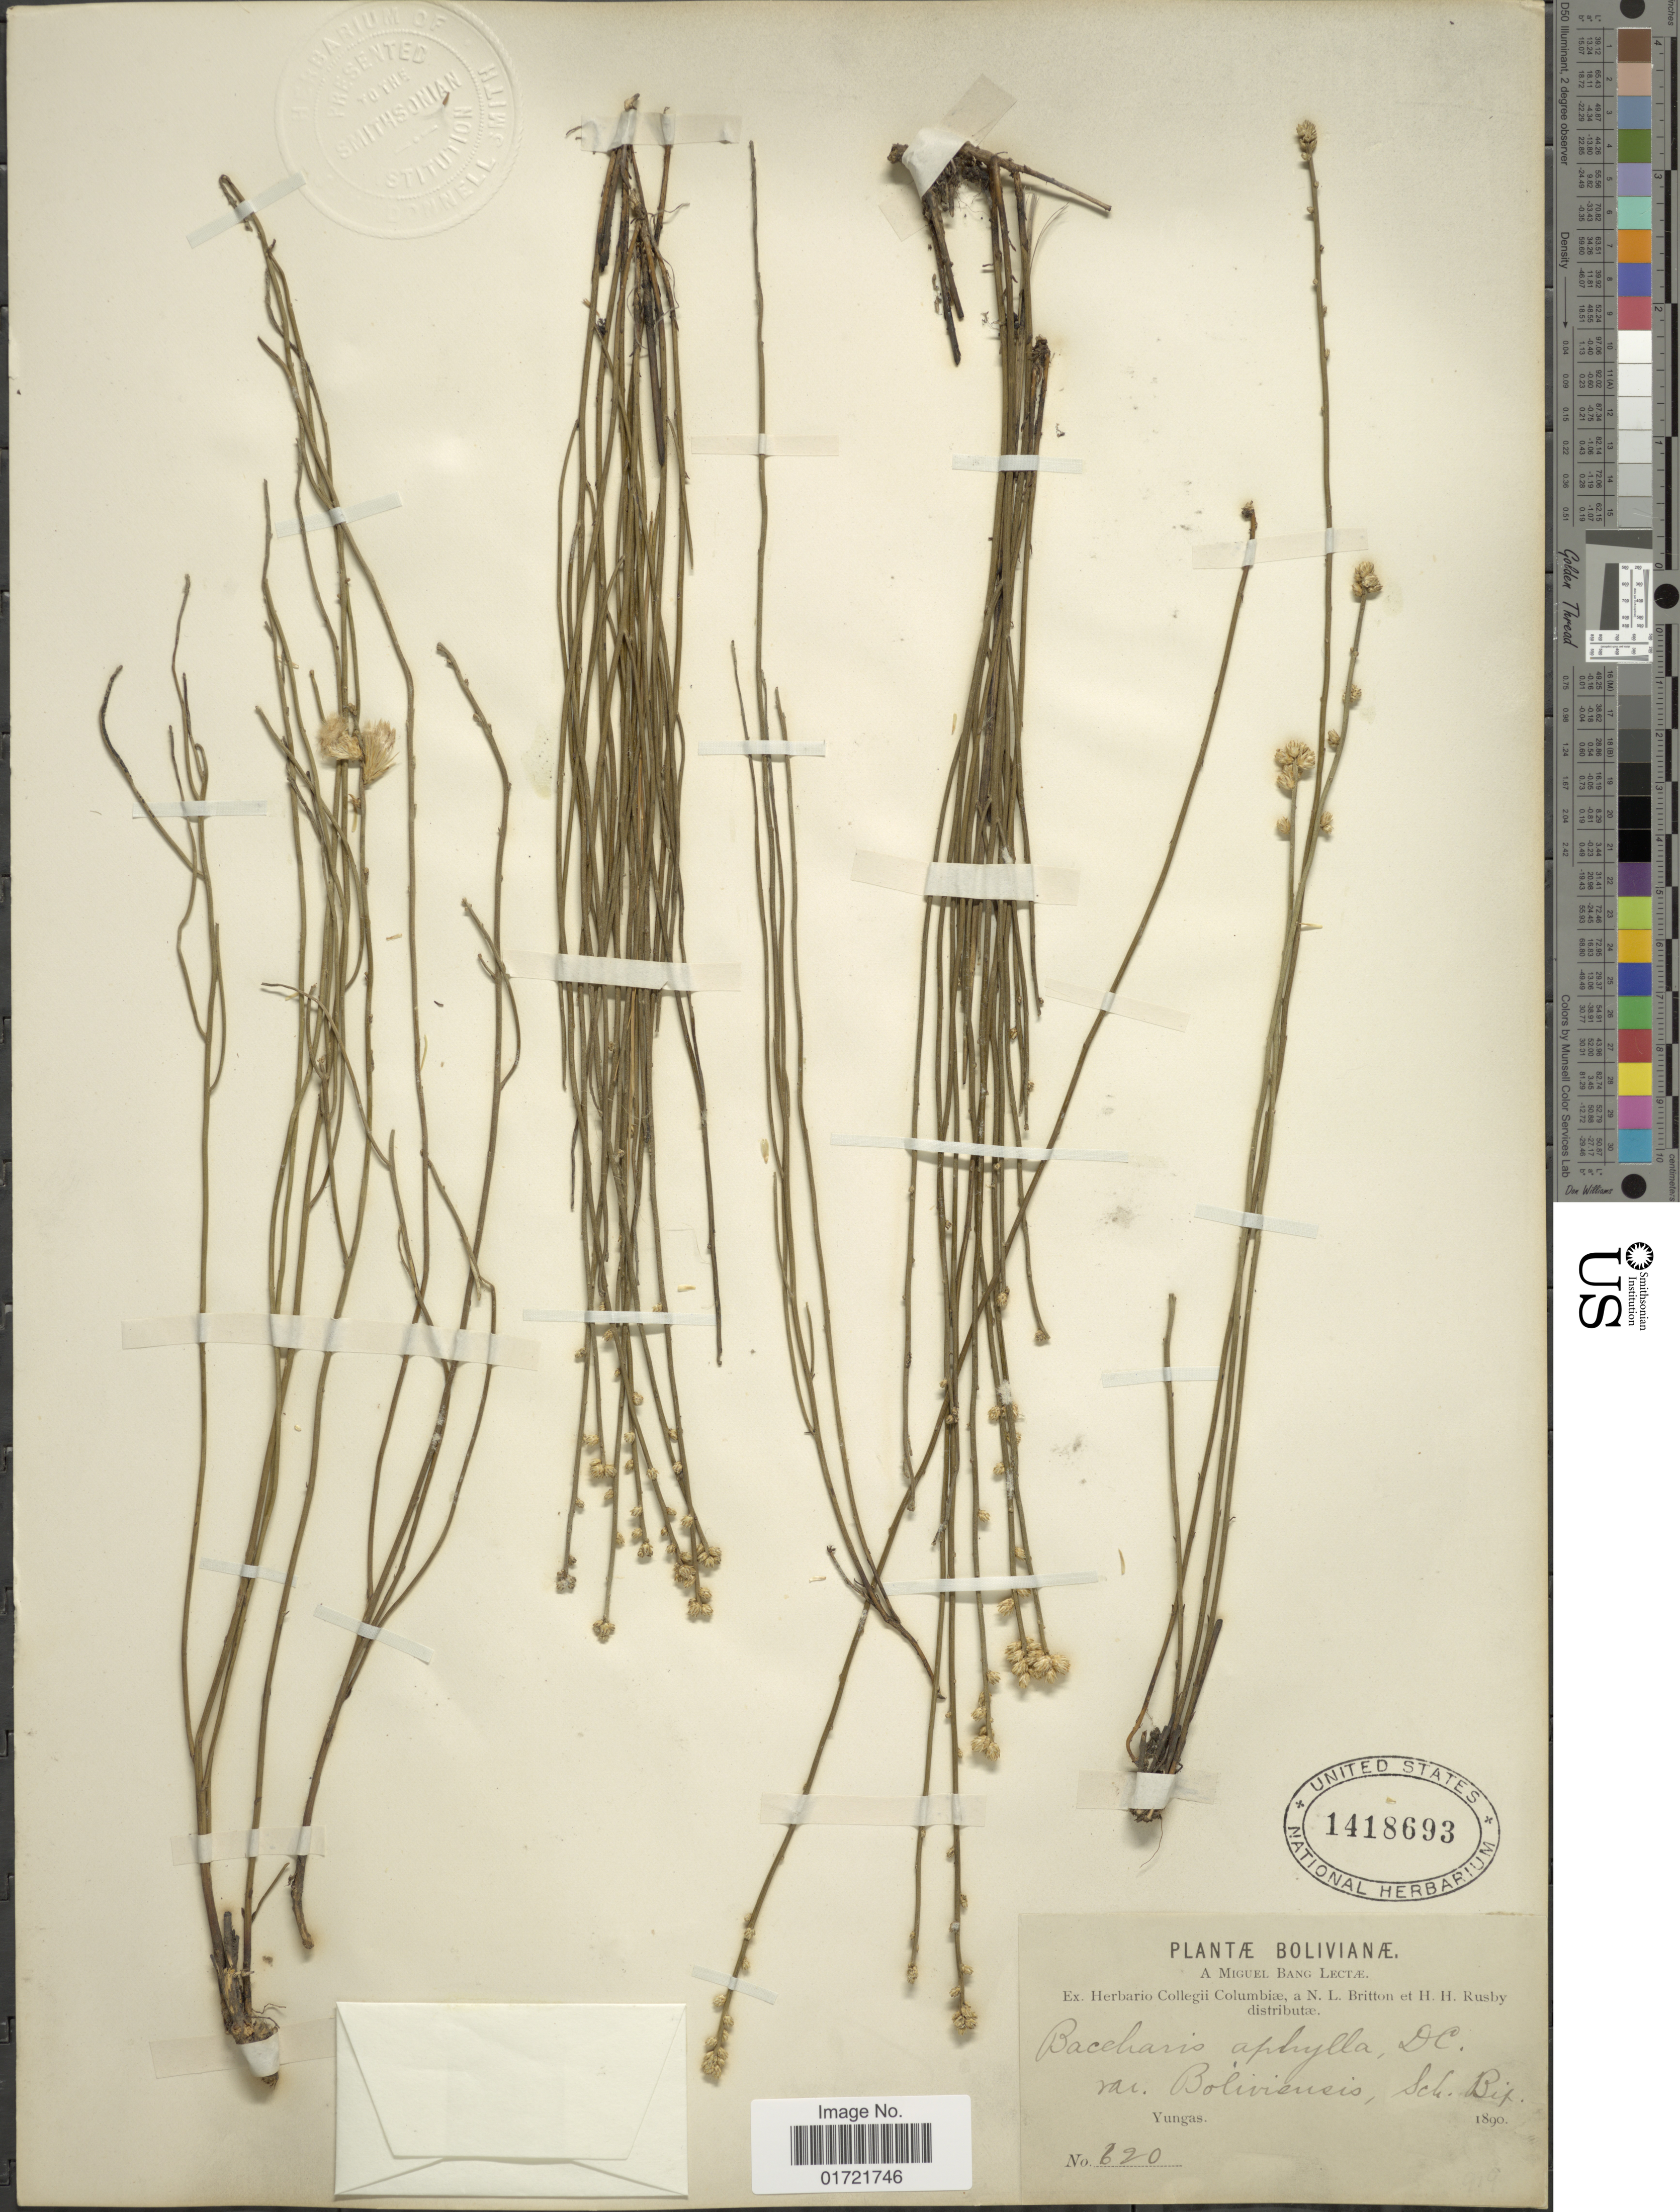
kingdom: Plantae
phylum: Tracheophyta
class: Magnoliopsida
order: Asterales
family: Asteraceae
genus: Baccharis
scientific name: Baccharis aphylla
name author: (Vell.) DC.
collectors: M. Bang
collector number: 620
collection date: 1890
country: Bolivia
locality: Yungas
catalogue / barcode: US 1418693